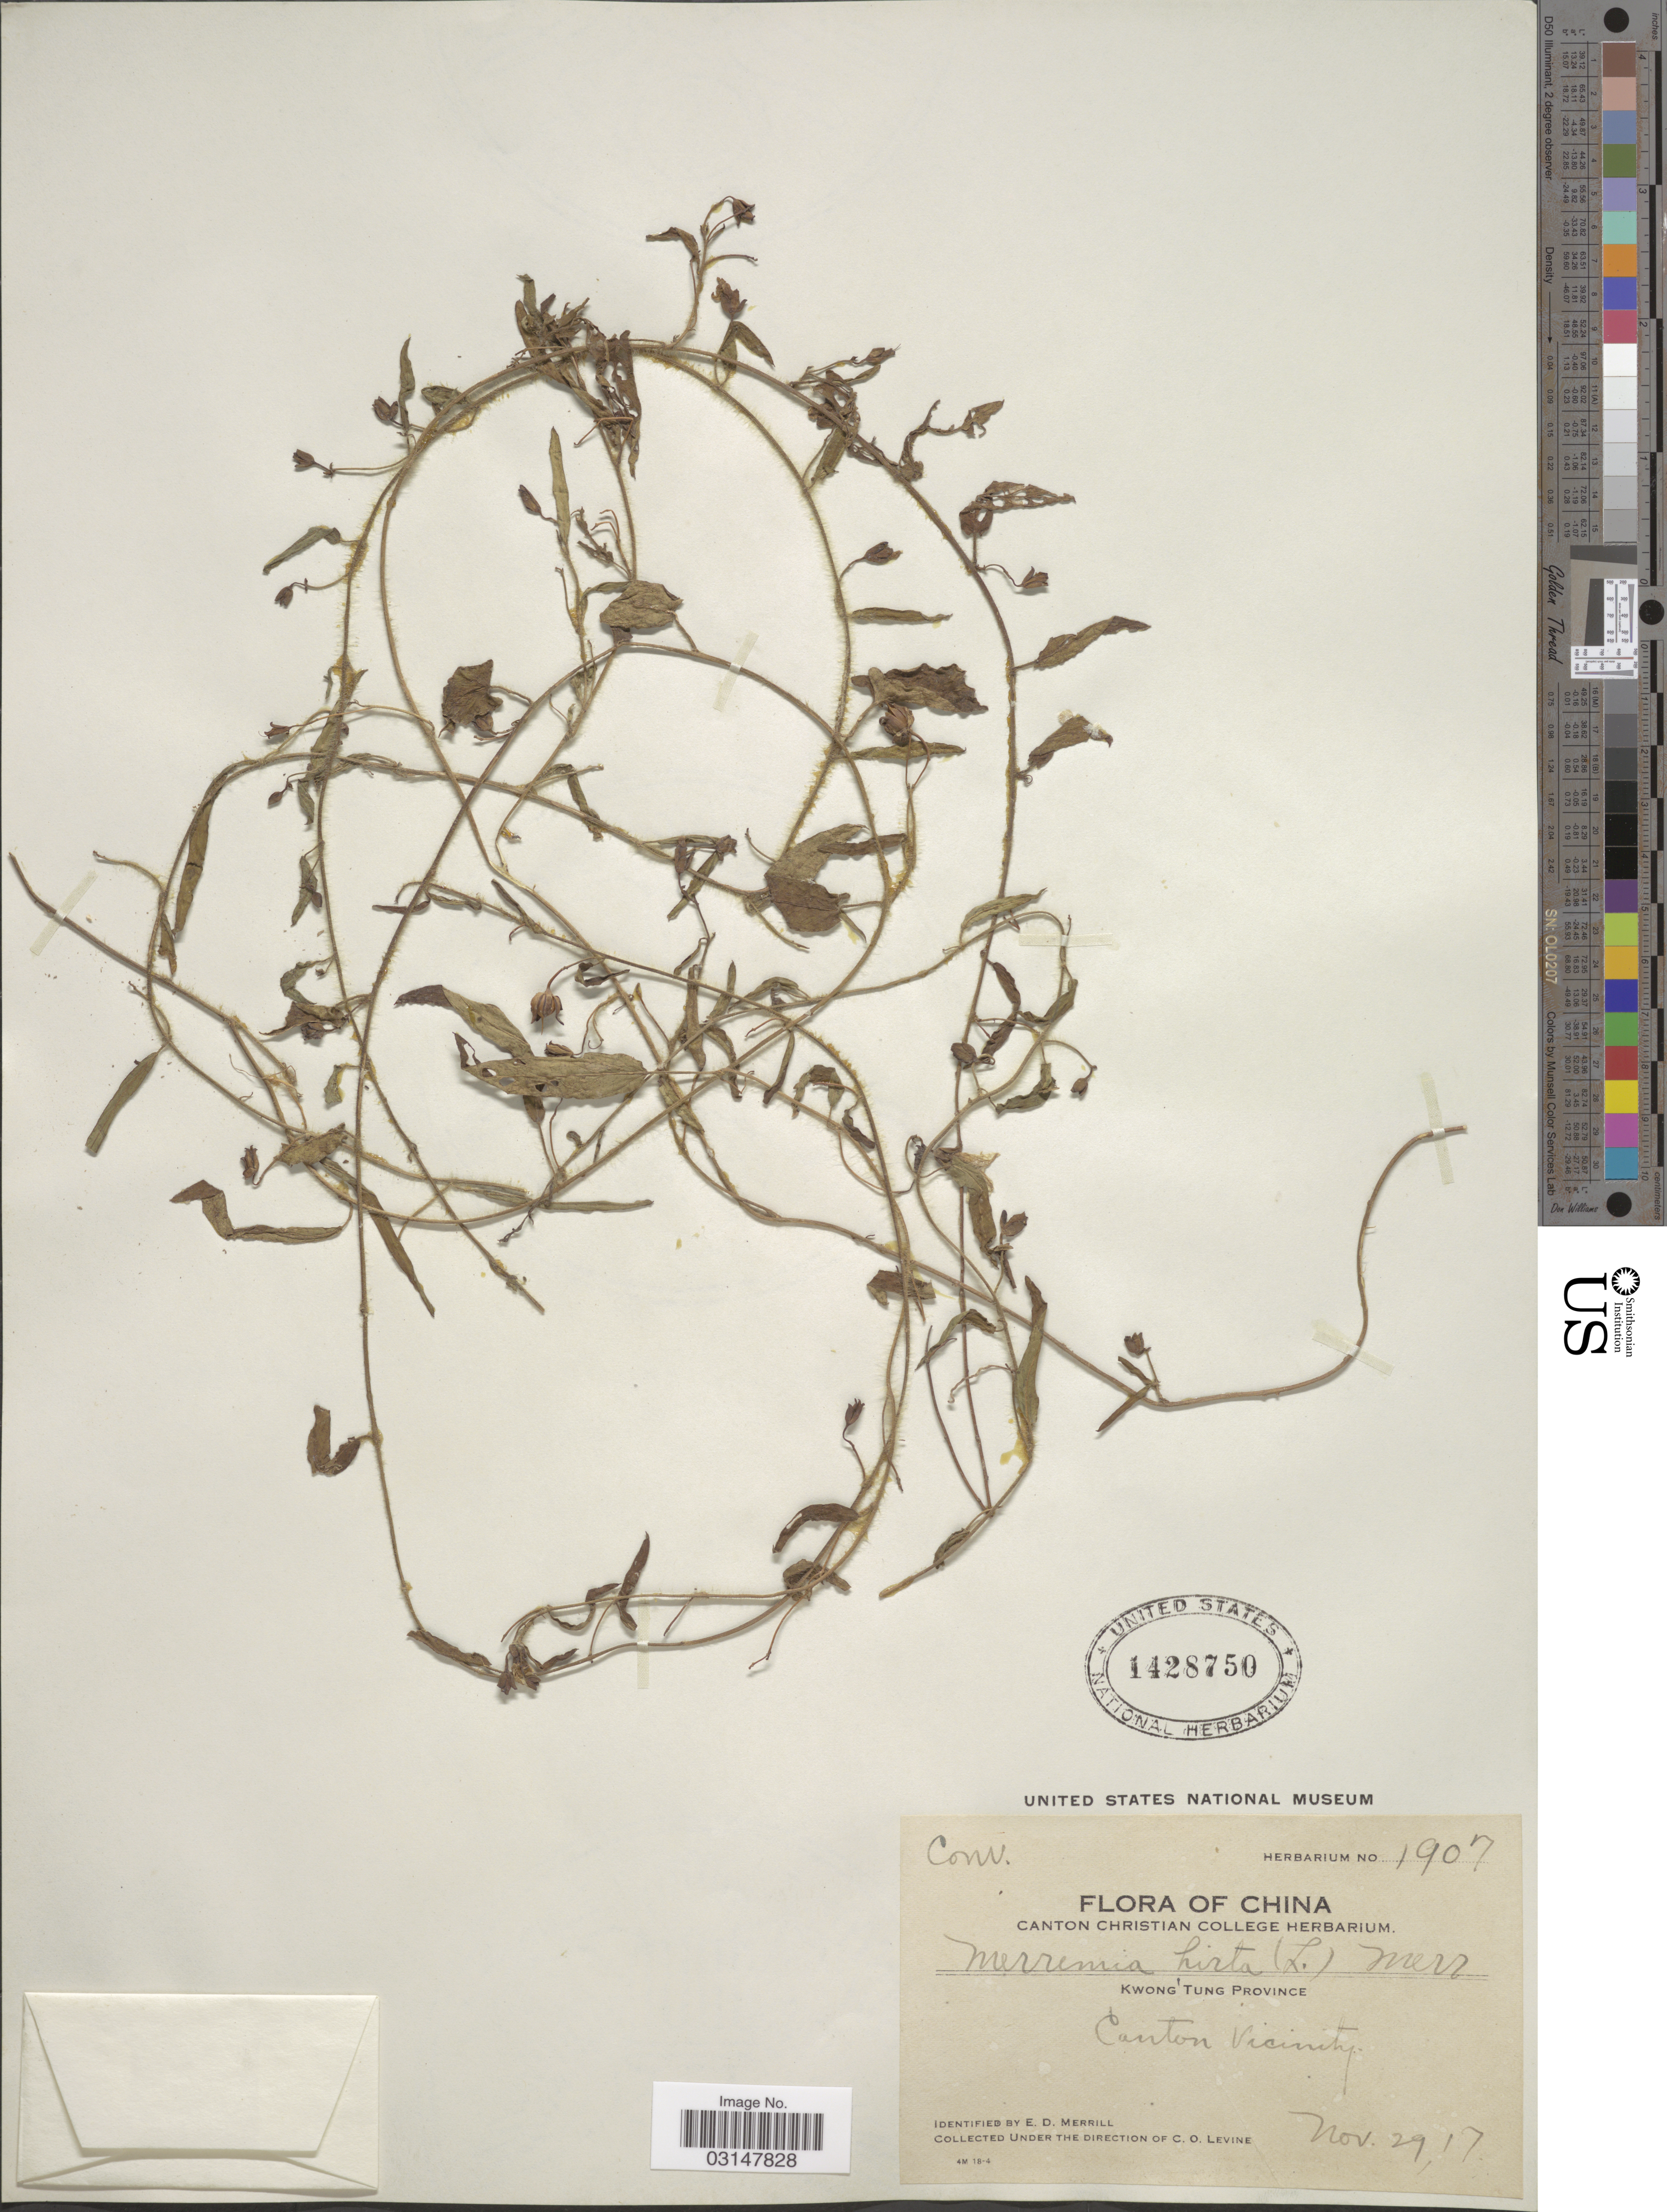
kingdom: Plantae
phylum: Tracheophyta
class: Magnoliopsida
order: Solanales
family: Convolvulaceae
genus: Merremia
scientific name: Merremia hirta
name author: (L.) Merr.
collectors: C. O. Levine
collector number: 1907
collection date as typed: Transcribed d/m/y: 29/11/17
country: China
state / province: Guangdong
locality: Kwong Tung Province. Canton Vicinity.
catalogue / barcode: US 1428750